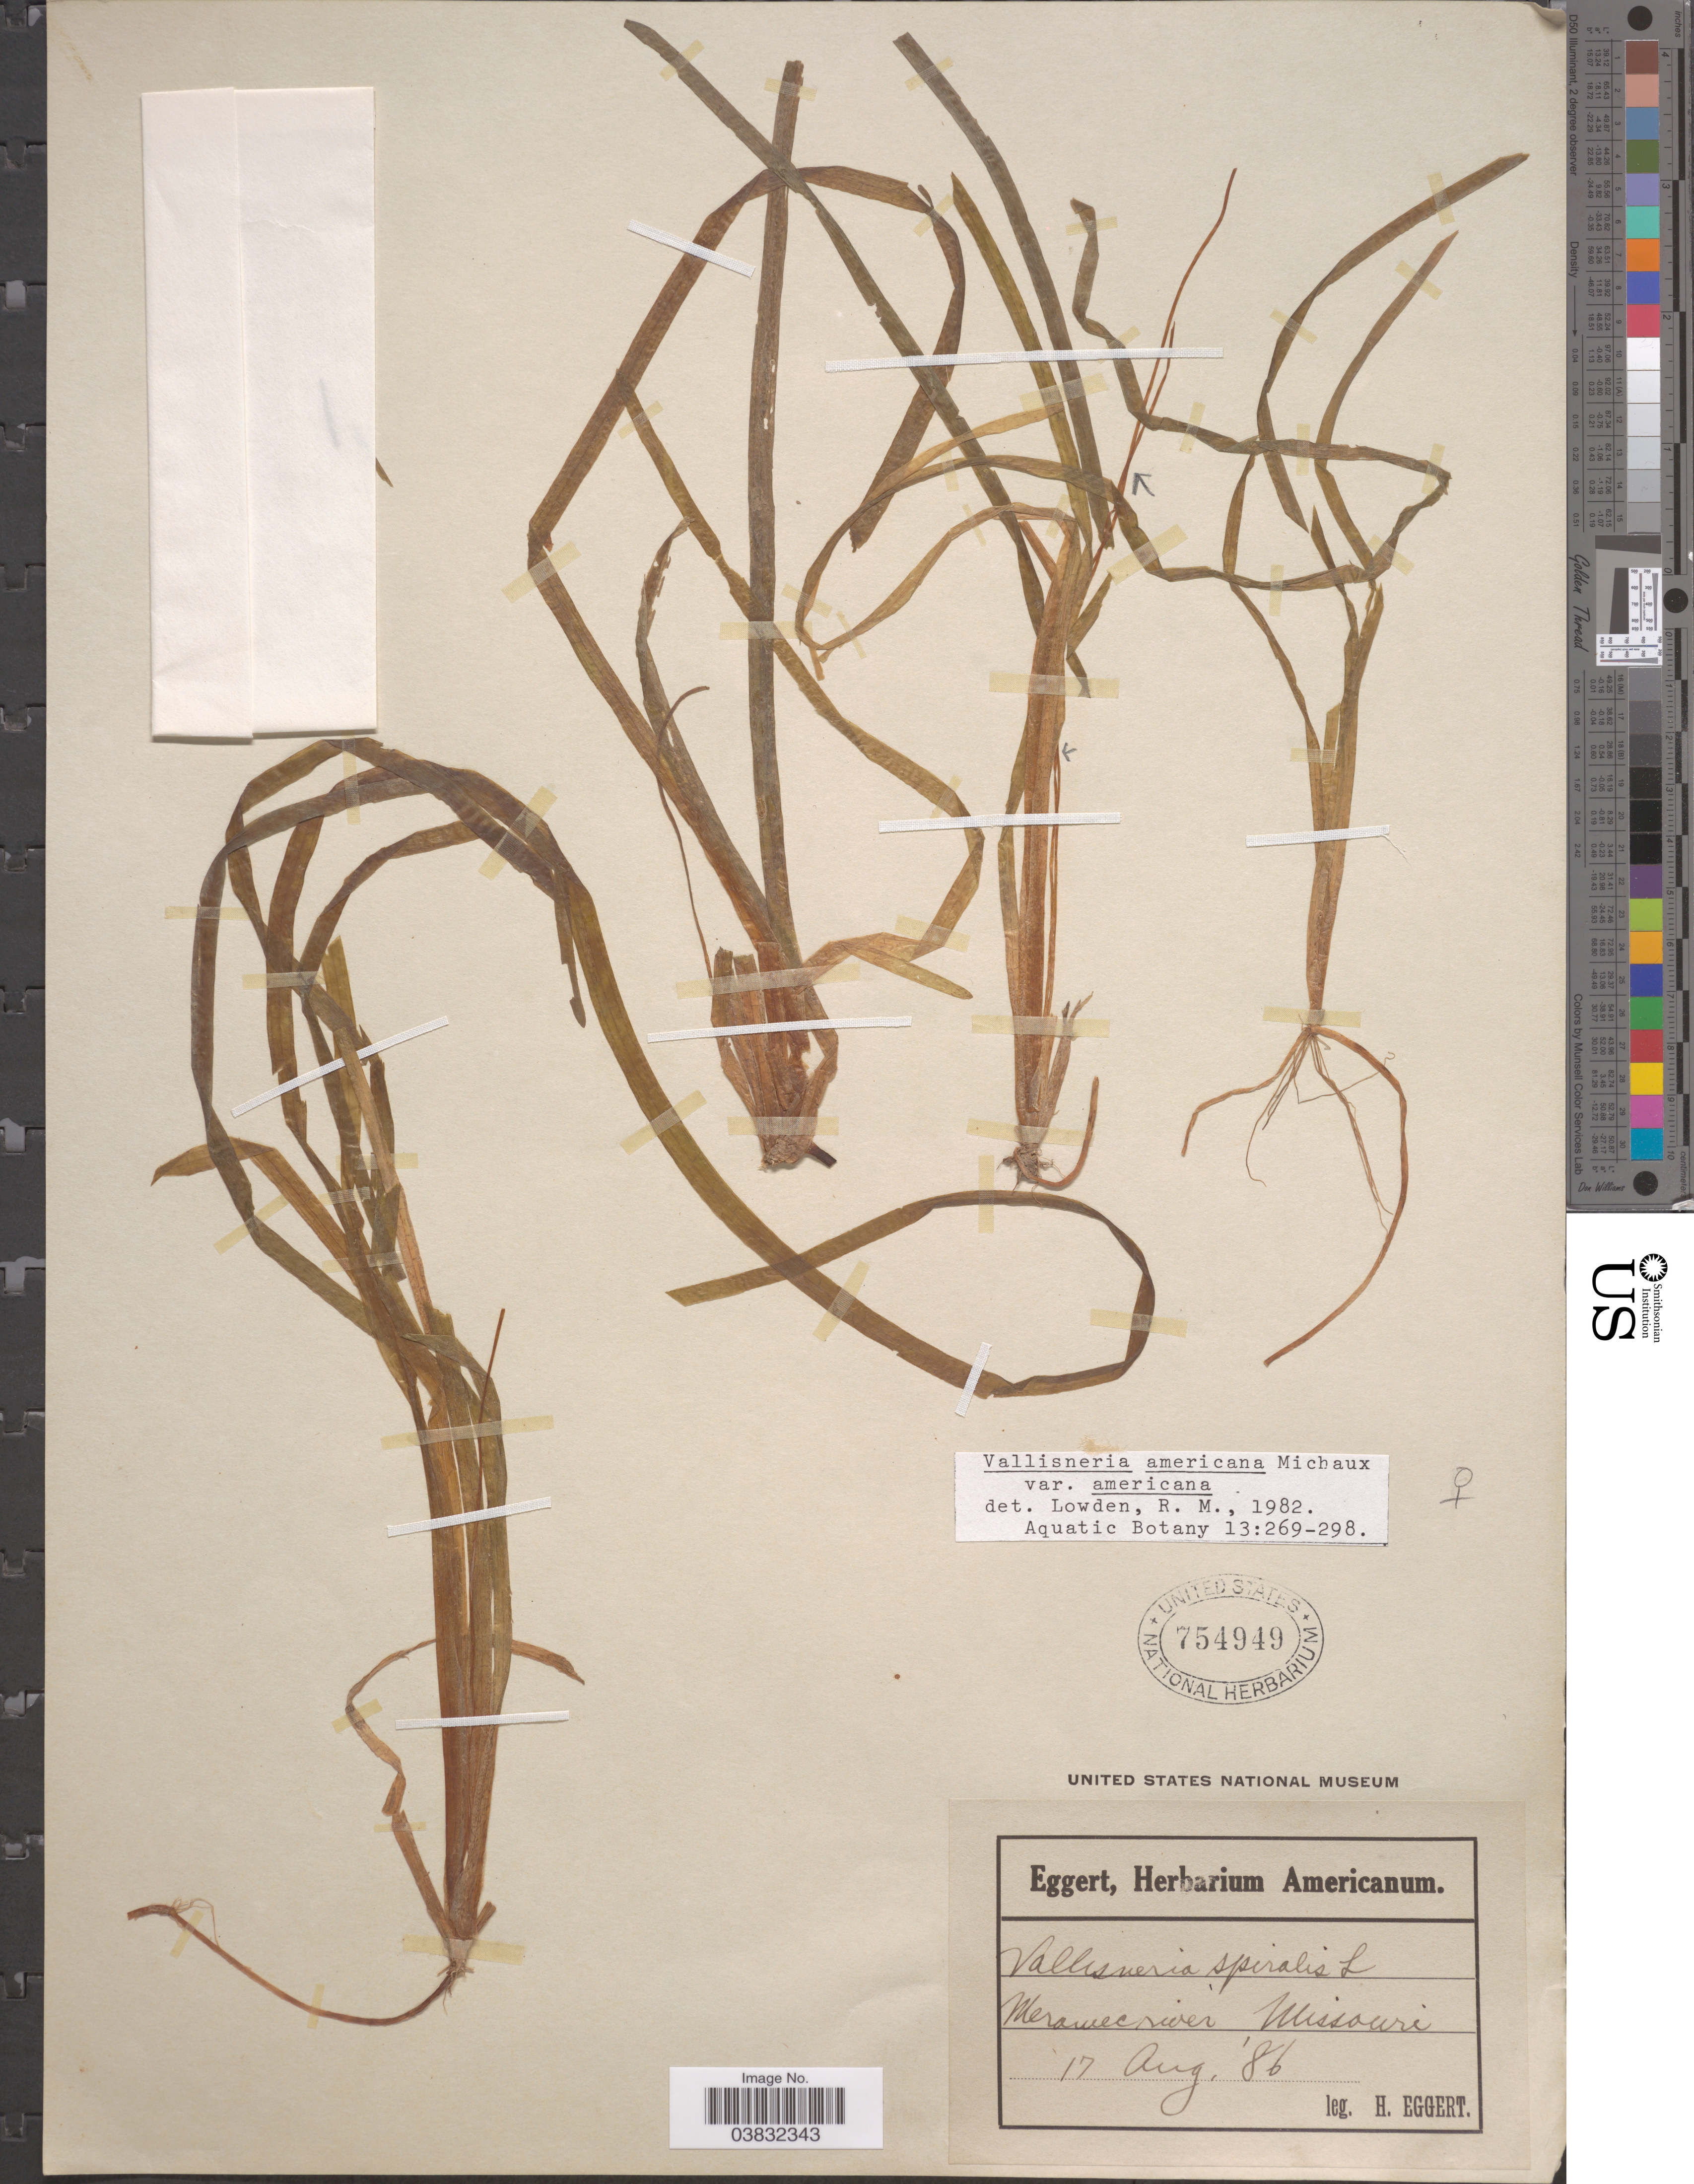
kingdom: Plantae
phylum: Tracheophyta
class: Liliopsida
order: Alismatales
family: Hydrocharitaceae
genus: Vallisneria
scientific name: Vallisneria americana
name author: Michx.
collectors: H. Eggert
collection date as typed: Transcribed d/m/y: 17/8/86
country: United States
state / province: Missouri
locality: Merawec river.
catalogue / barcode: US 754949